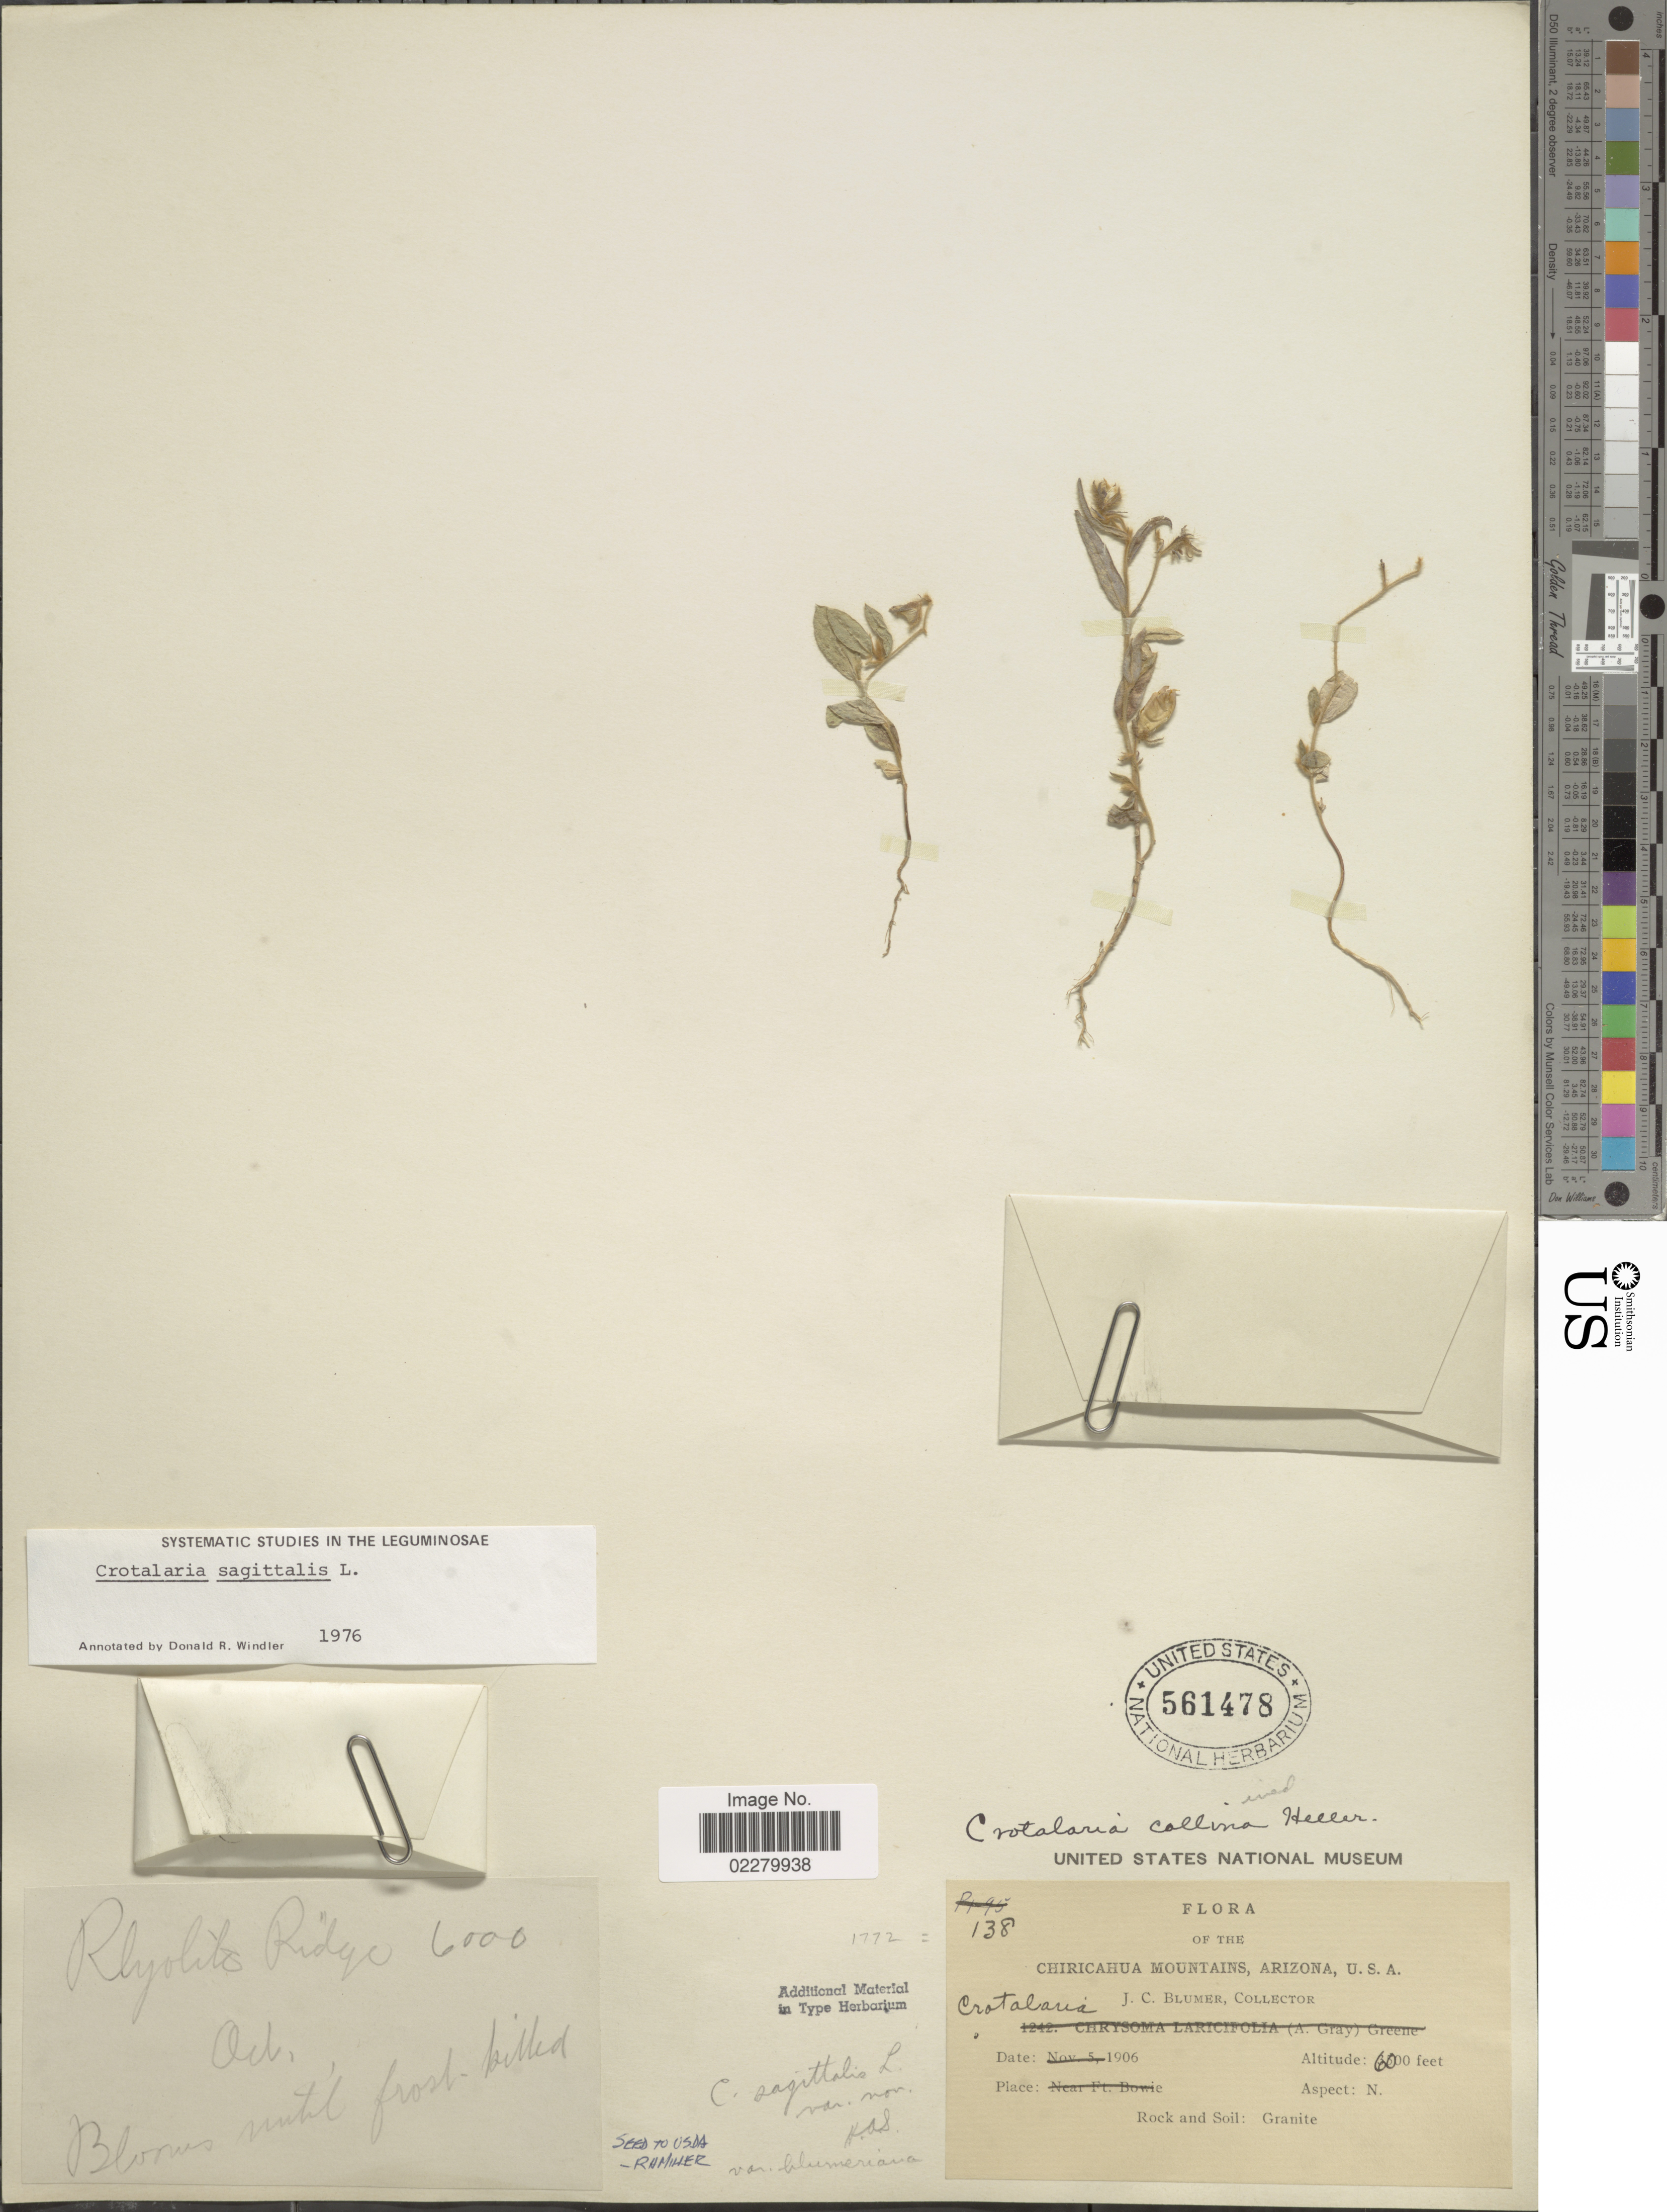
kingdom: Plantae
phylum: Tracheophyta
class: Magnoliopsida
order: Fabales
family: Fabaceae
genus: Crotalaria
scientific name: Crotalaria sagittalis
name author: L.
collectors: J. C. Blumer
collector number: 138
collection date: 1906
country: United States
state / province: Arizona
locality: Chiricahua Mountains, Arizona, U.S.A.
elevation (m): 1829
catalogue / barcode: US 561478